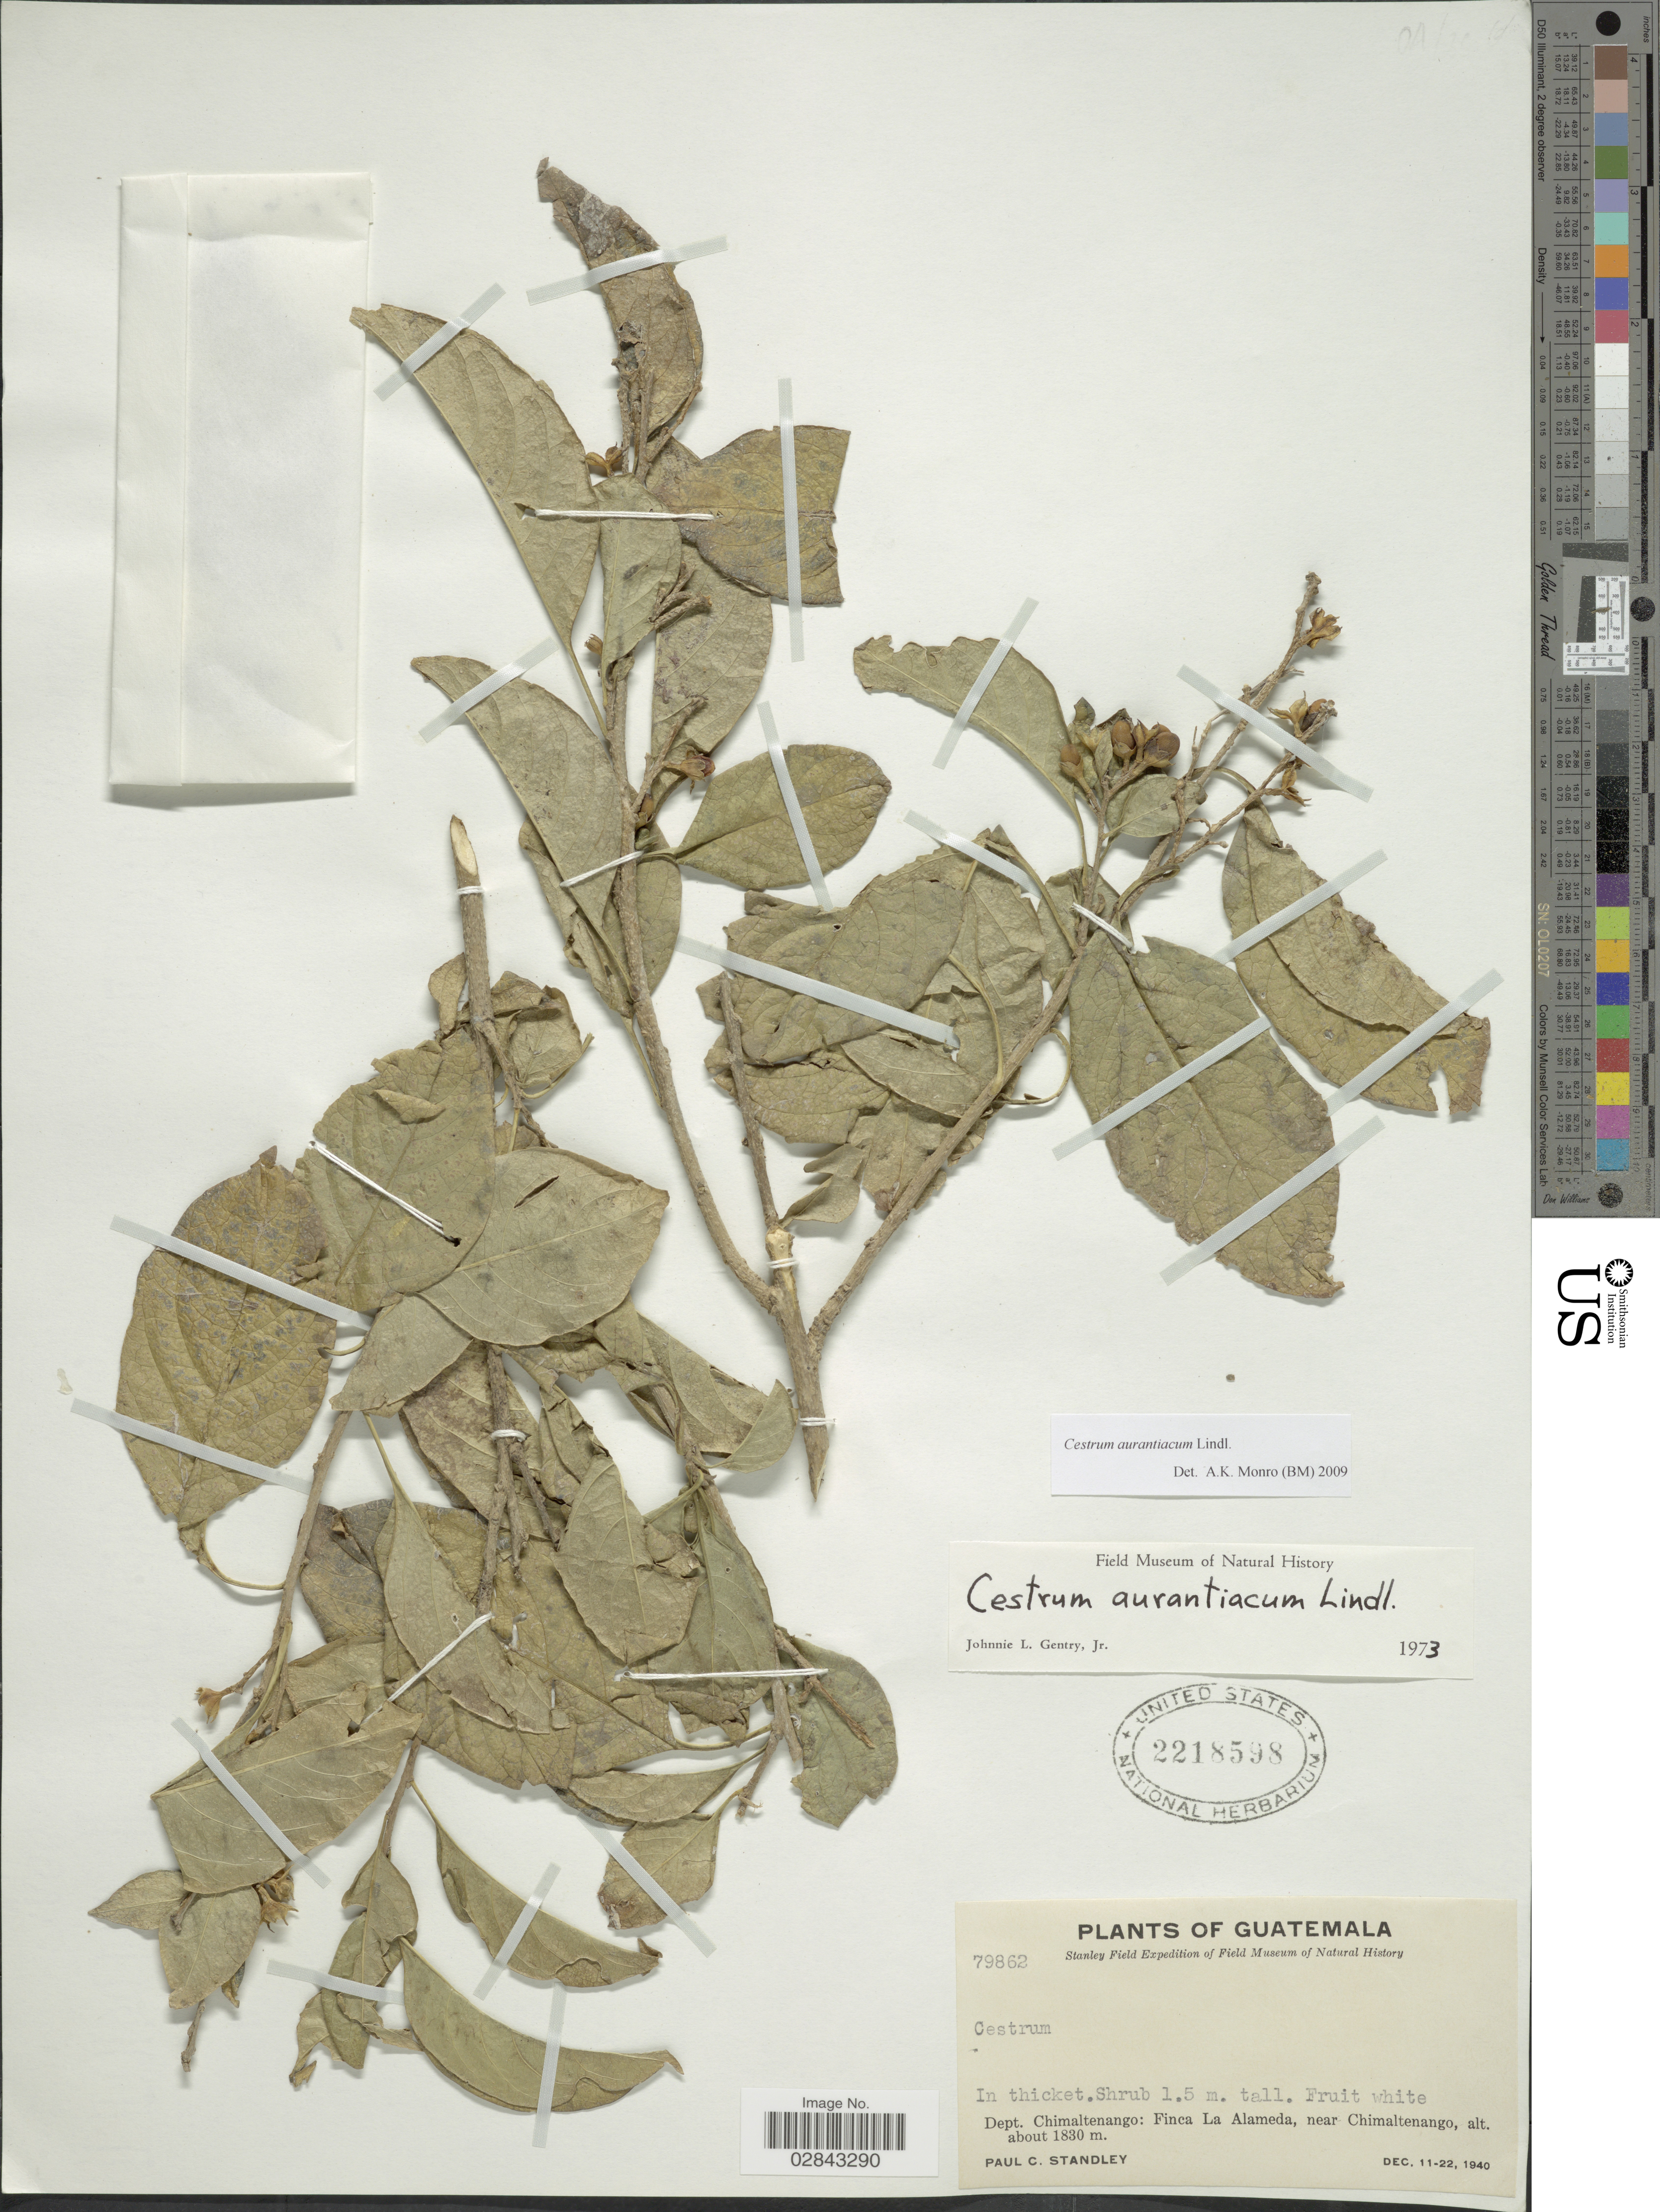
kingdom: Plantae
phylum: Tracheophyta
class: Magnoliopsida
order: Solanales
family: Solanaceae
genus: Cestrum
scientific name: Cestrum aurantiacum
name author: Lindley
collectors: P. C. Standley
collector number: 79862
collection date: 1940-12-11/1940-12-22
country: Guatemala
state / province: Chimaltenango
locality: Dept. Chimaltenango: Finca La Alameda, near Chimaltenango.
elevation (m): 1830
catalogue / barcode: US 2218598